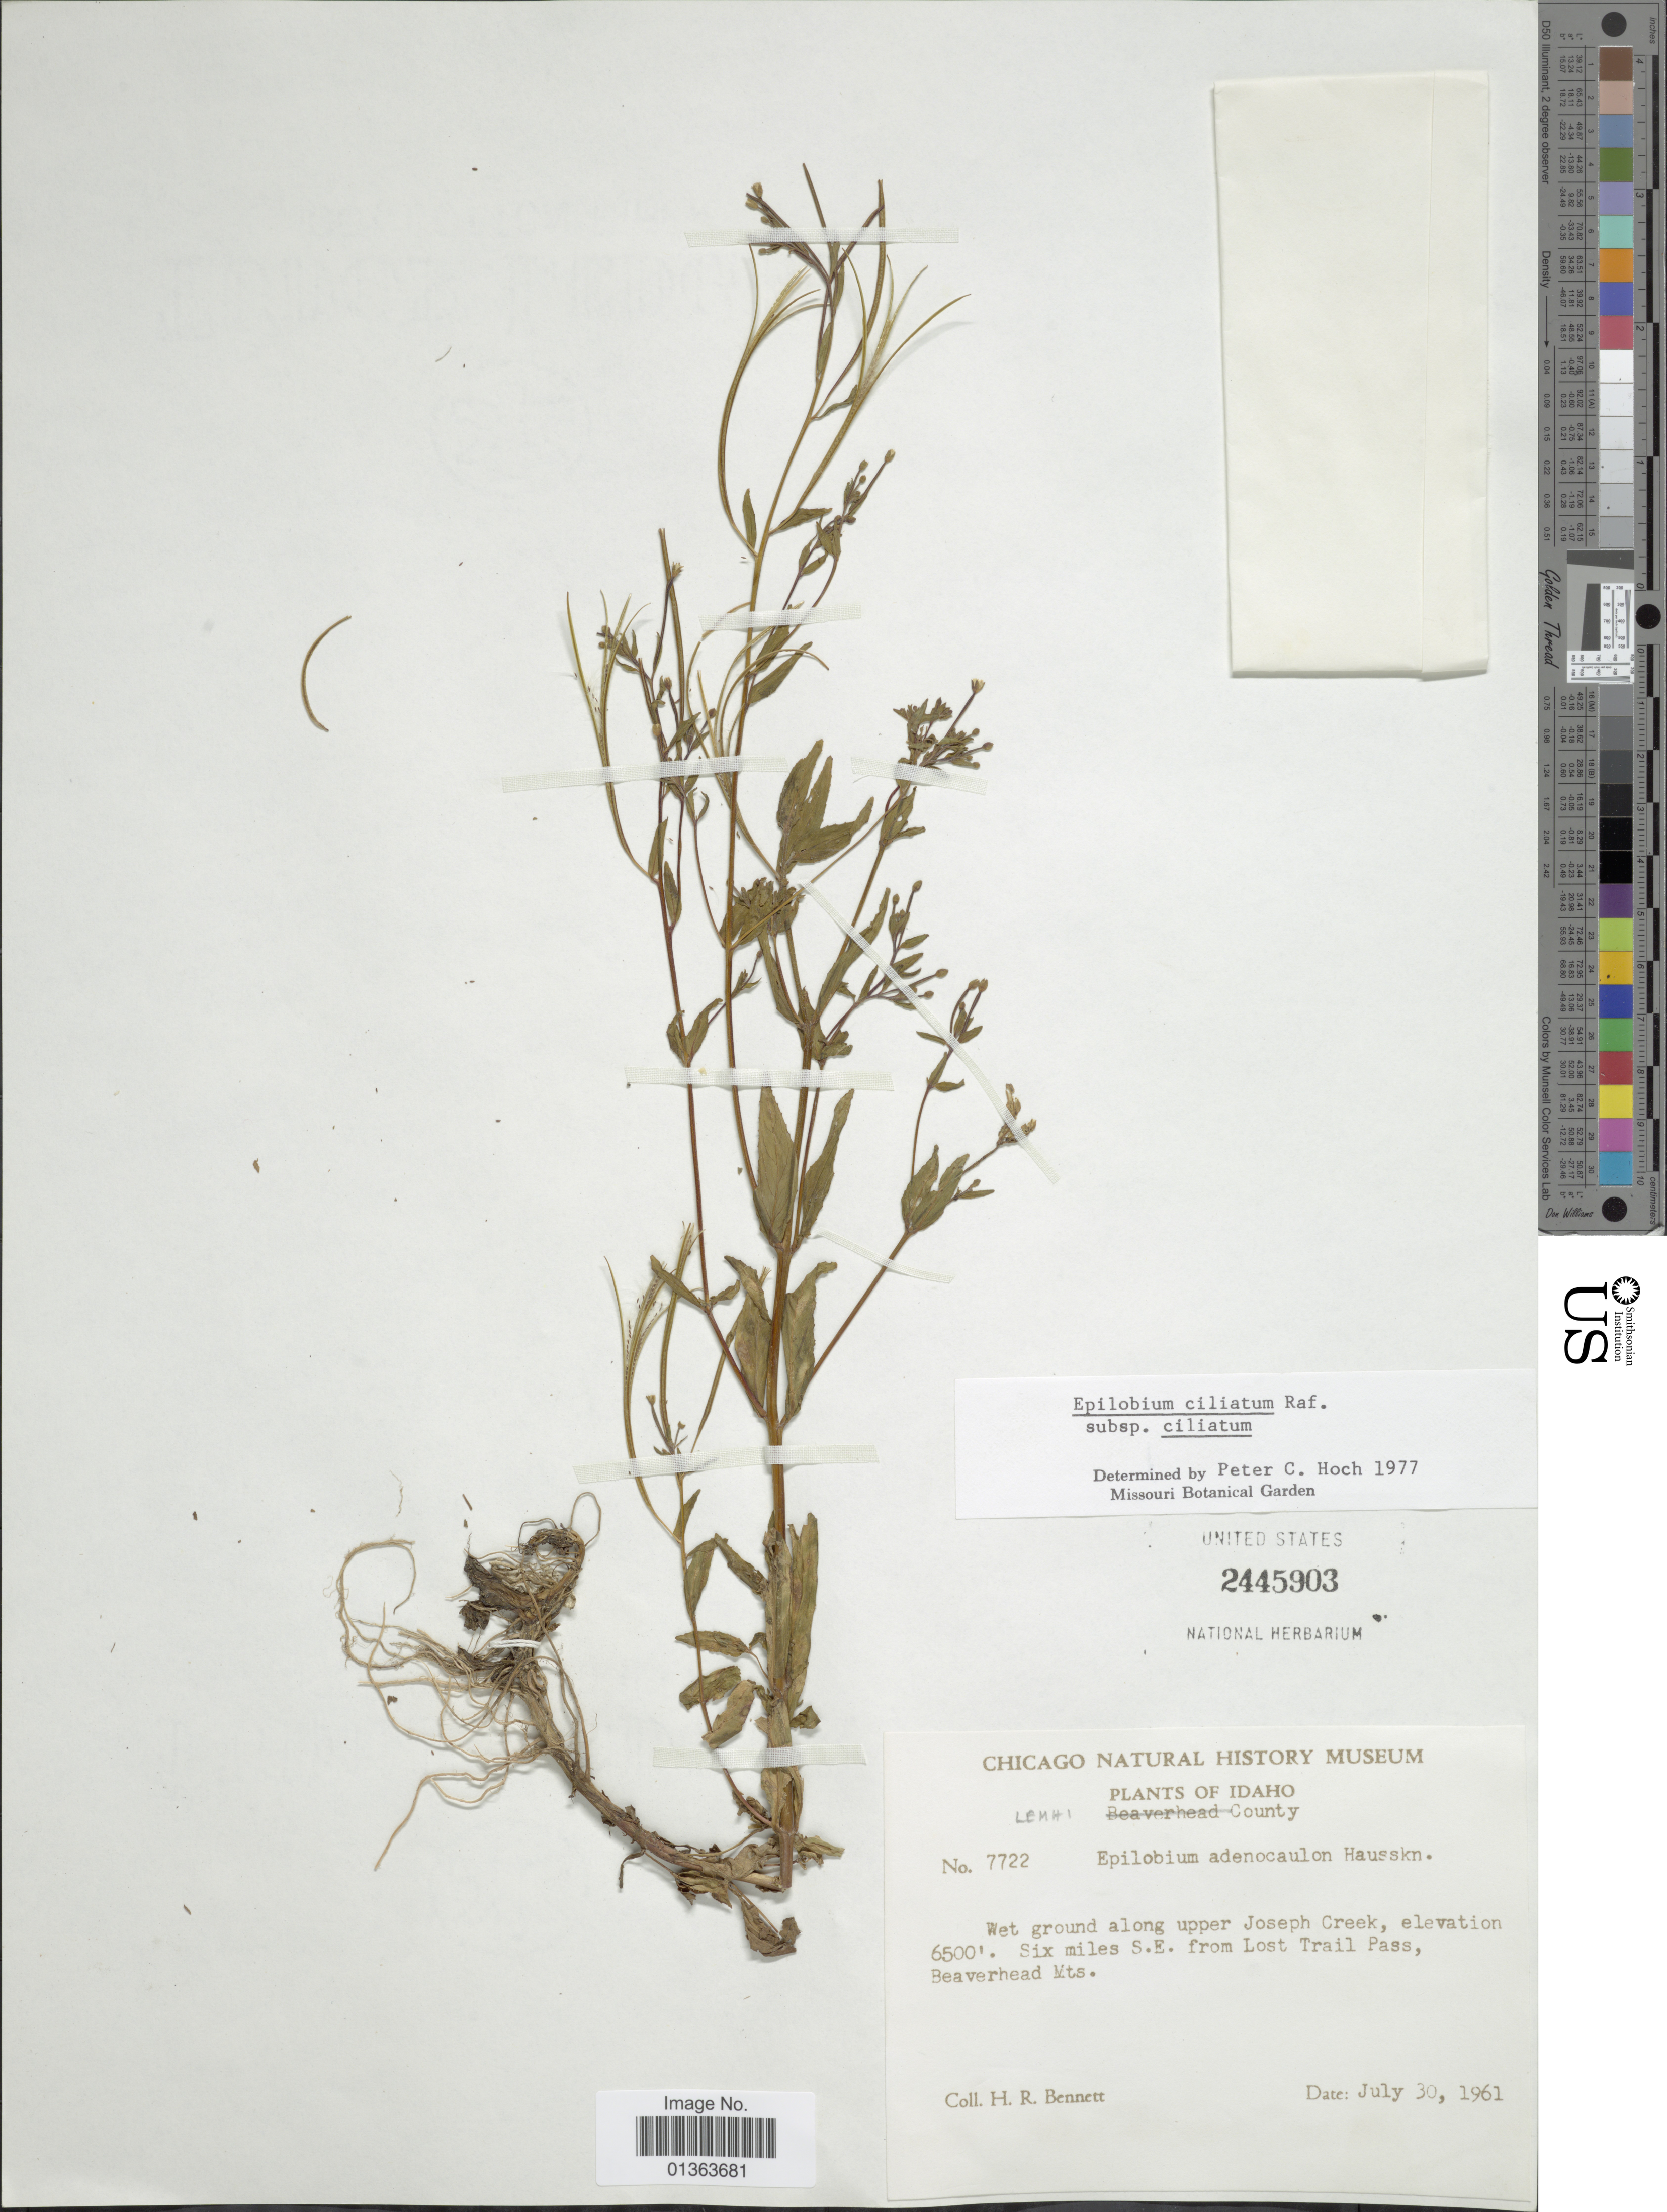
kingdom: Plantae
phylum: Tracheophyta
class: Magnoliopsida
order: Myrtales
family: Onagraceae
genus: Epilobium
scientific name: Epilobium ciliatum subsp. ciliatum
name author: Raf.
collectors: H. R. Bennett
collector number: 7722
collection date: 1961-07-30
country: United States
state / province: Idaho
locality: Lenhi County. Wet ground along upper Joseph Creek. Six miles S.E. from Lost Trail Pass, Beaverhead Mts.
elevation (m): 1981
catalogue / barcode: US 2445903